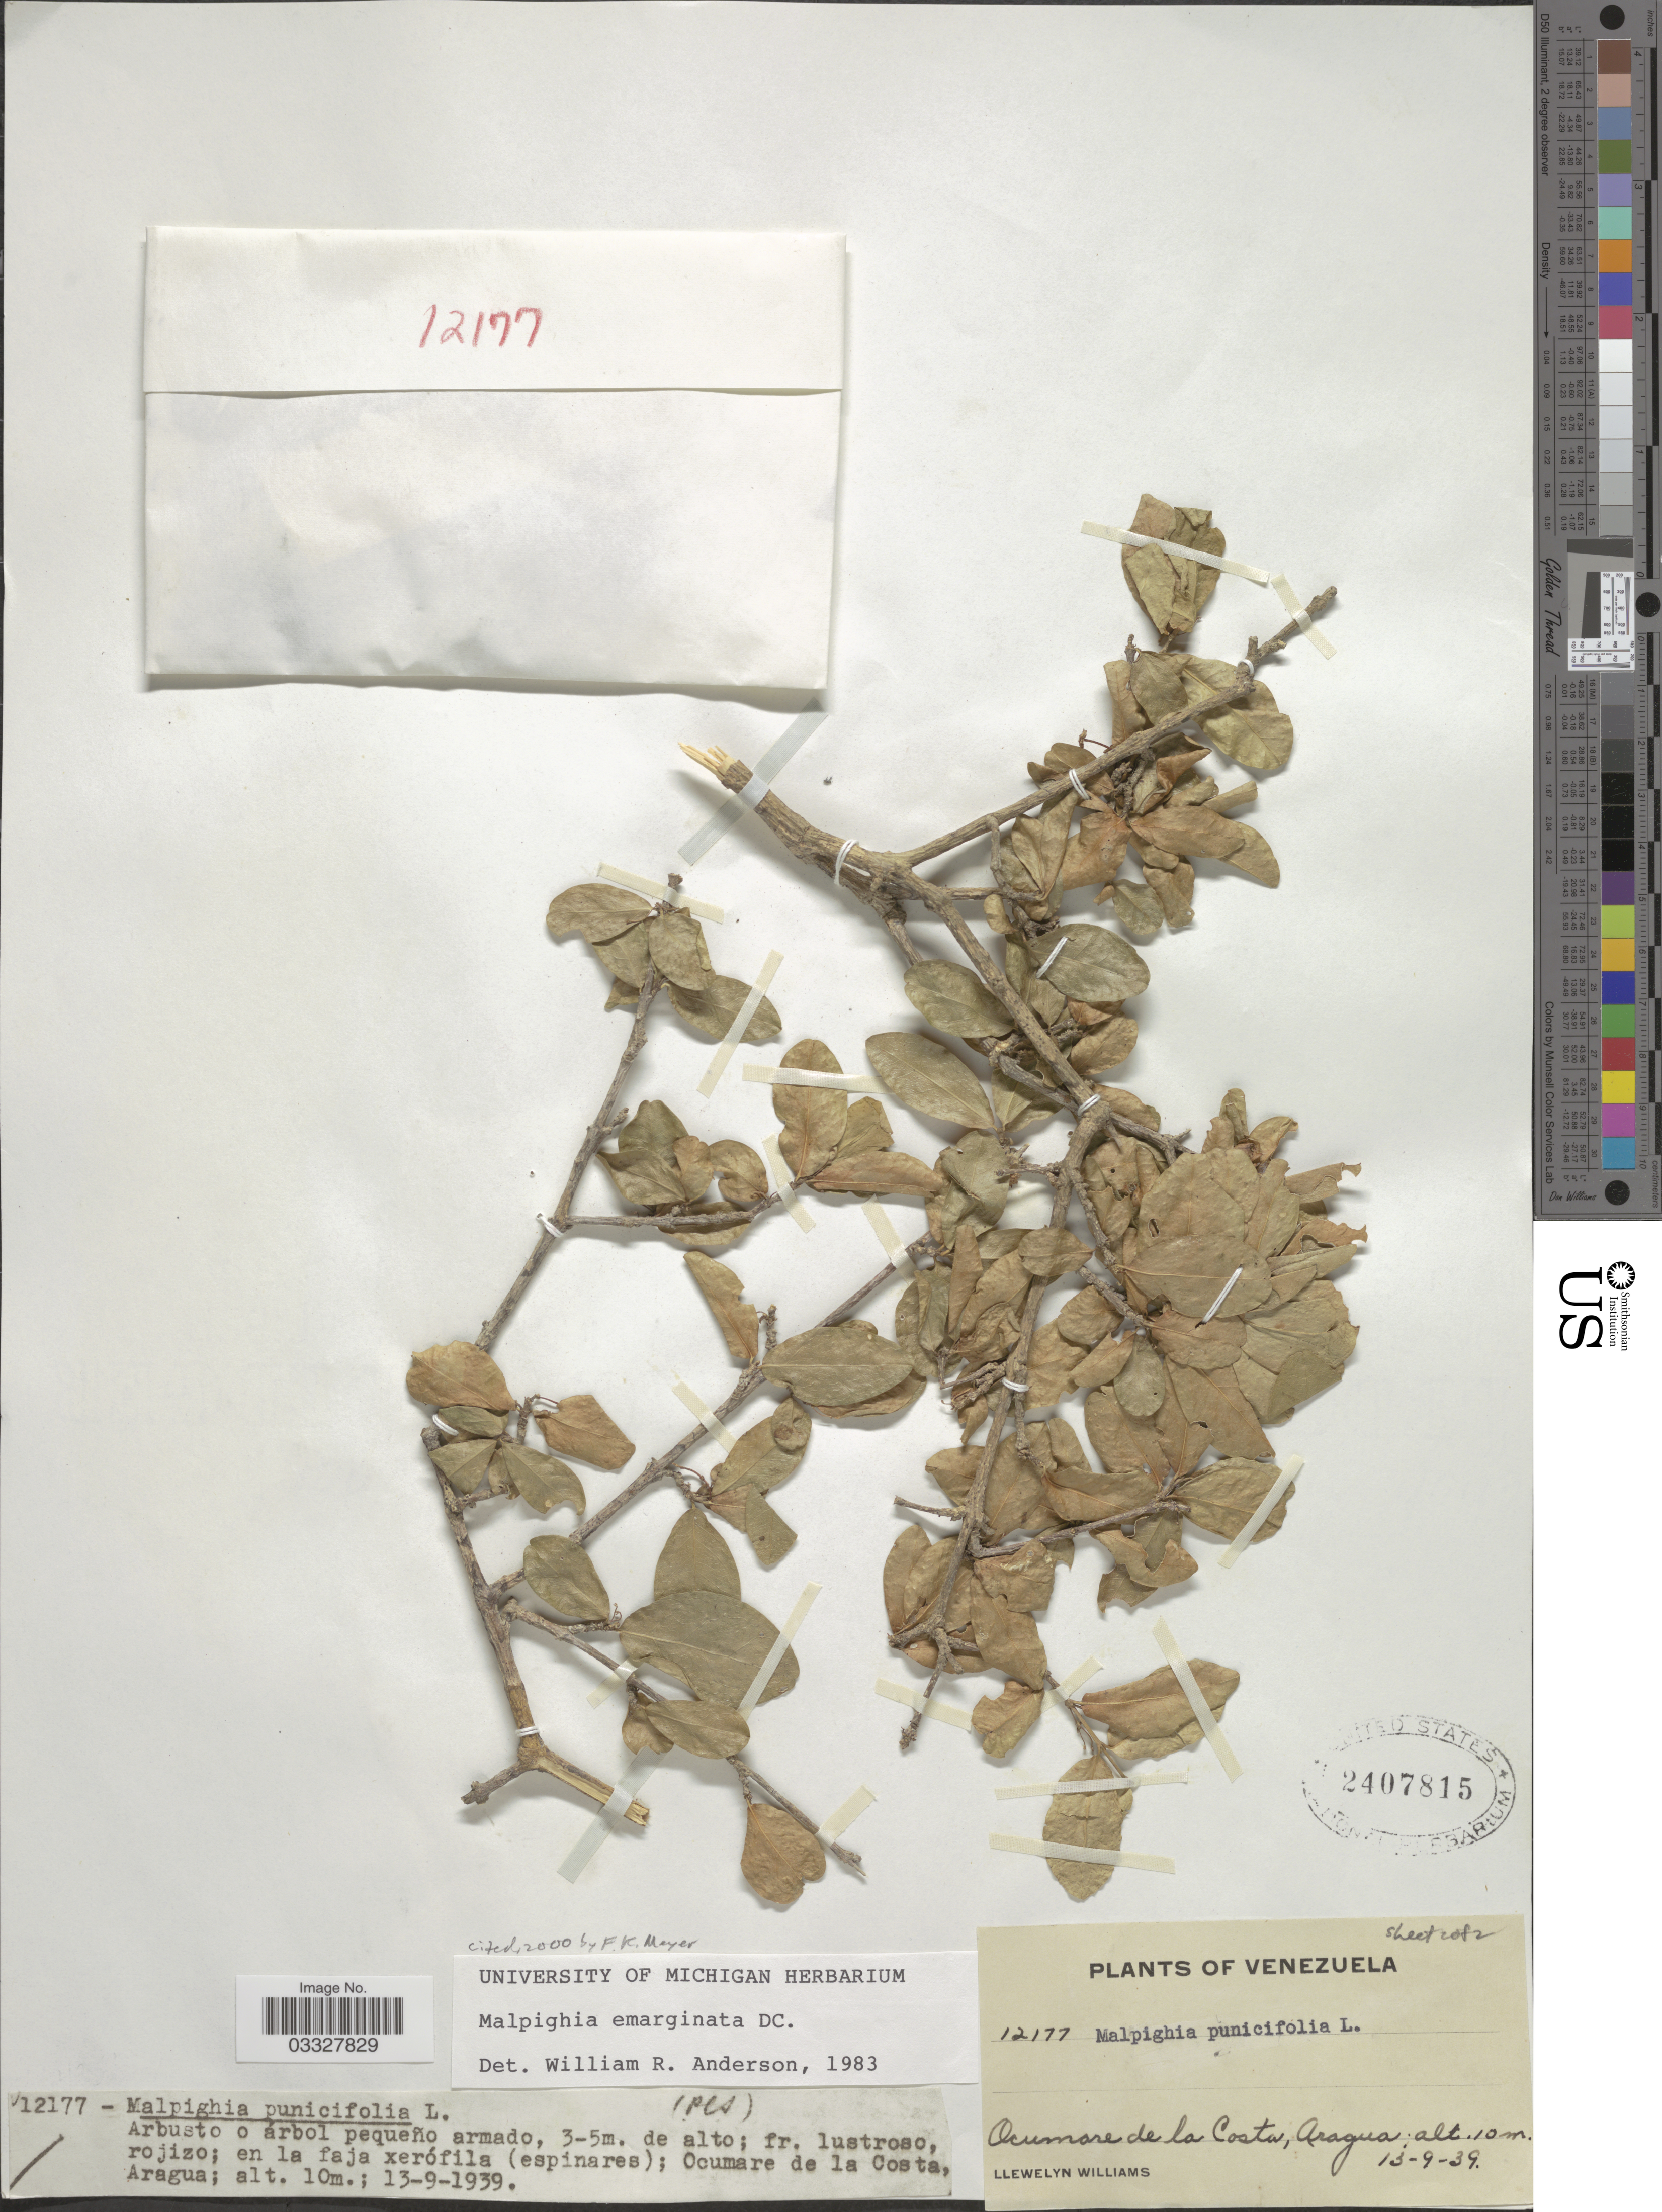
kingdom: Plantae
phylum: Tracheophyta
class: Magnoliopsida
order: Malpighiales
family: Malpighiaceae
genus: Malpighia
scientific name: Malpighia emarginata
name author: DC.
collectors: Ll. Williams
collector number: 12177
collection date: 1939-09-13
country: Venezuela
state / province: Aragua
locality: Ocumare de la Costa.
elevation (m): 10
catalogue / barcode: US 2407815